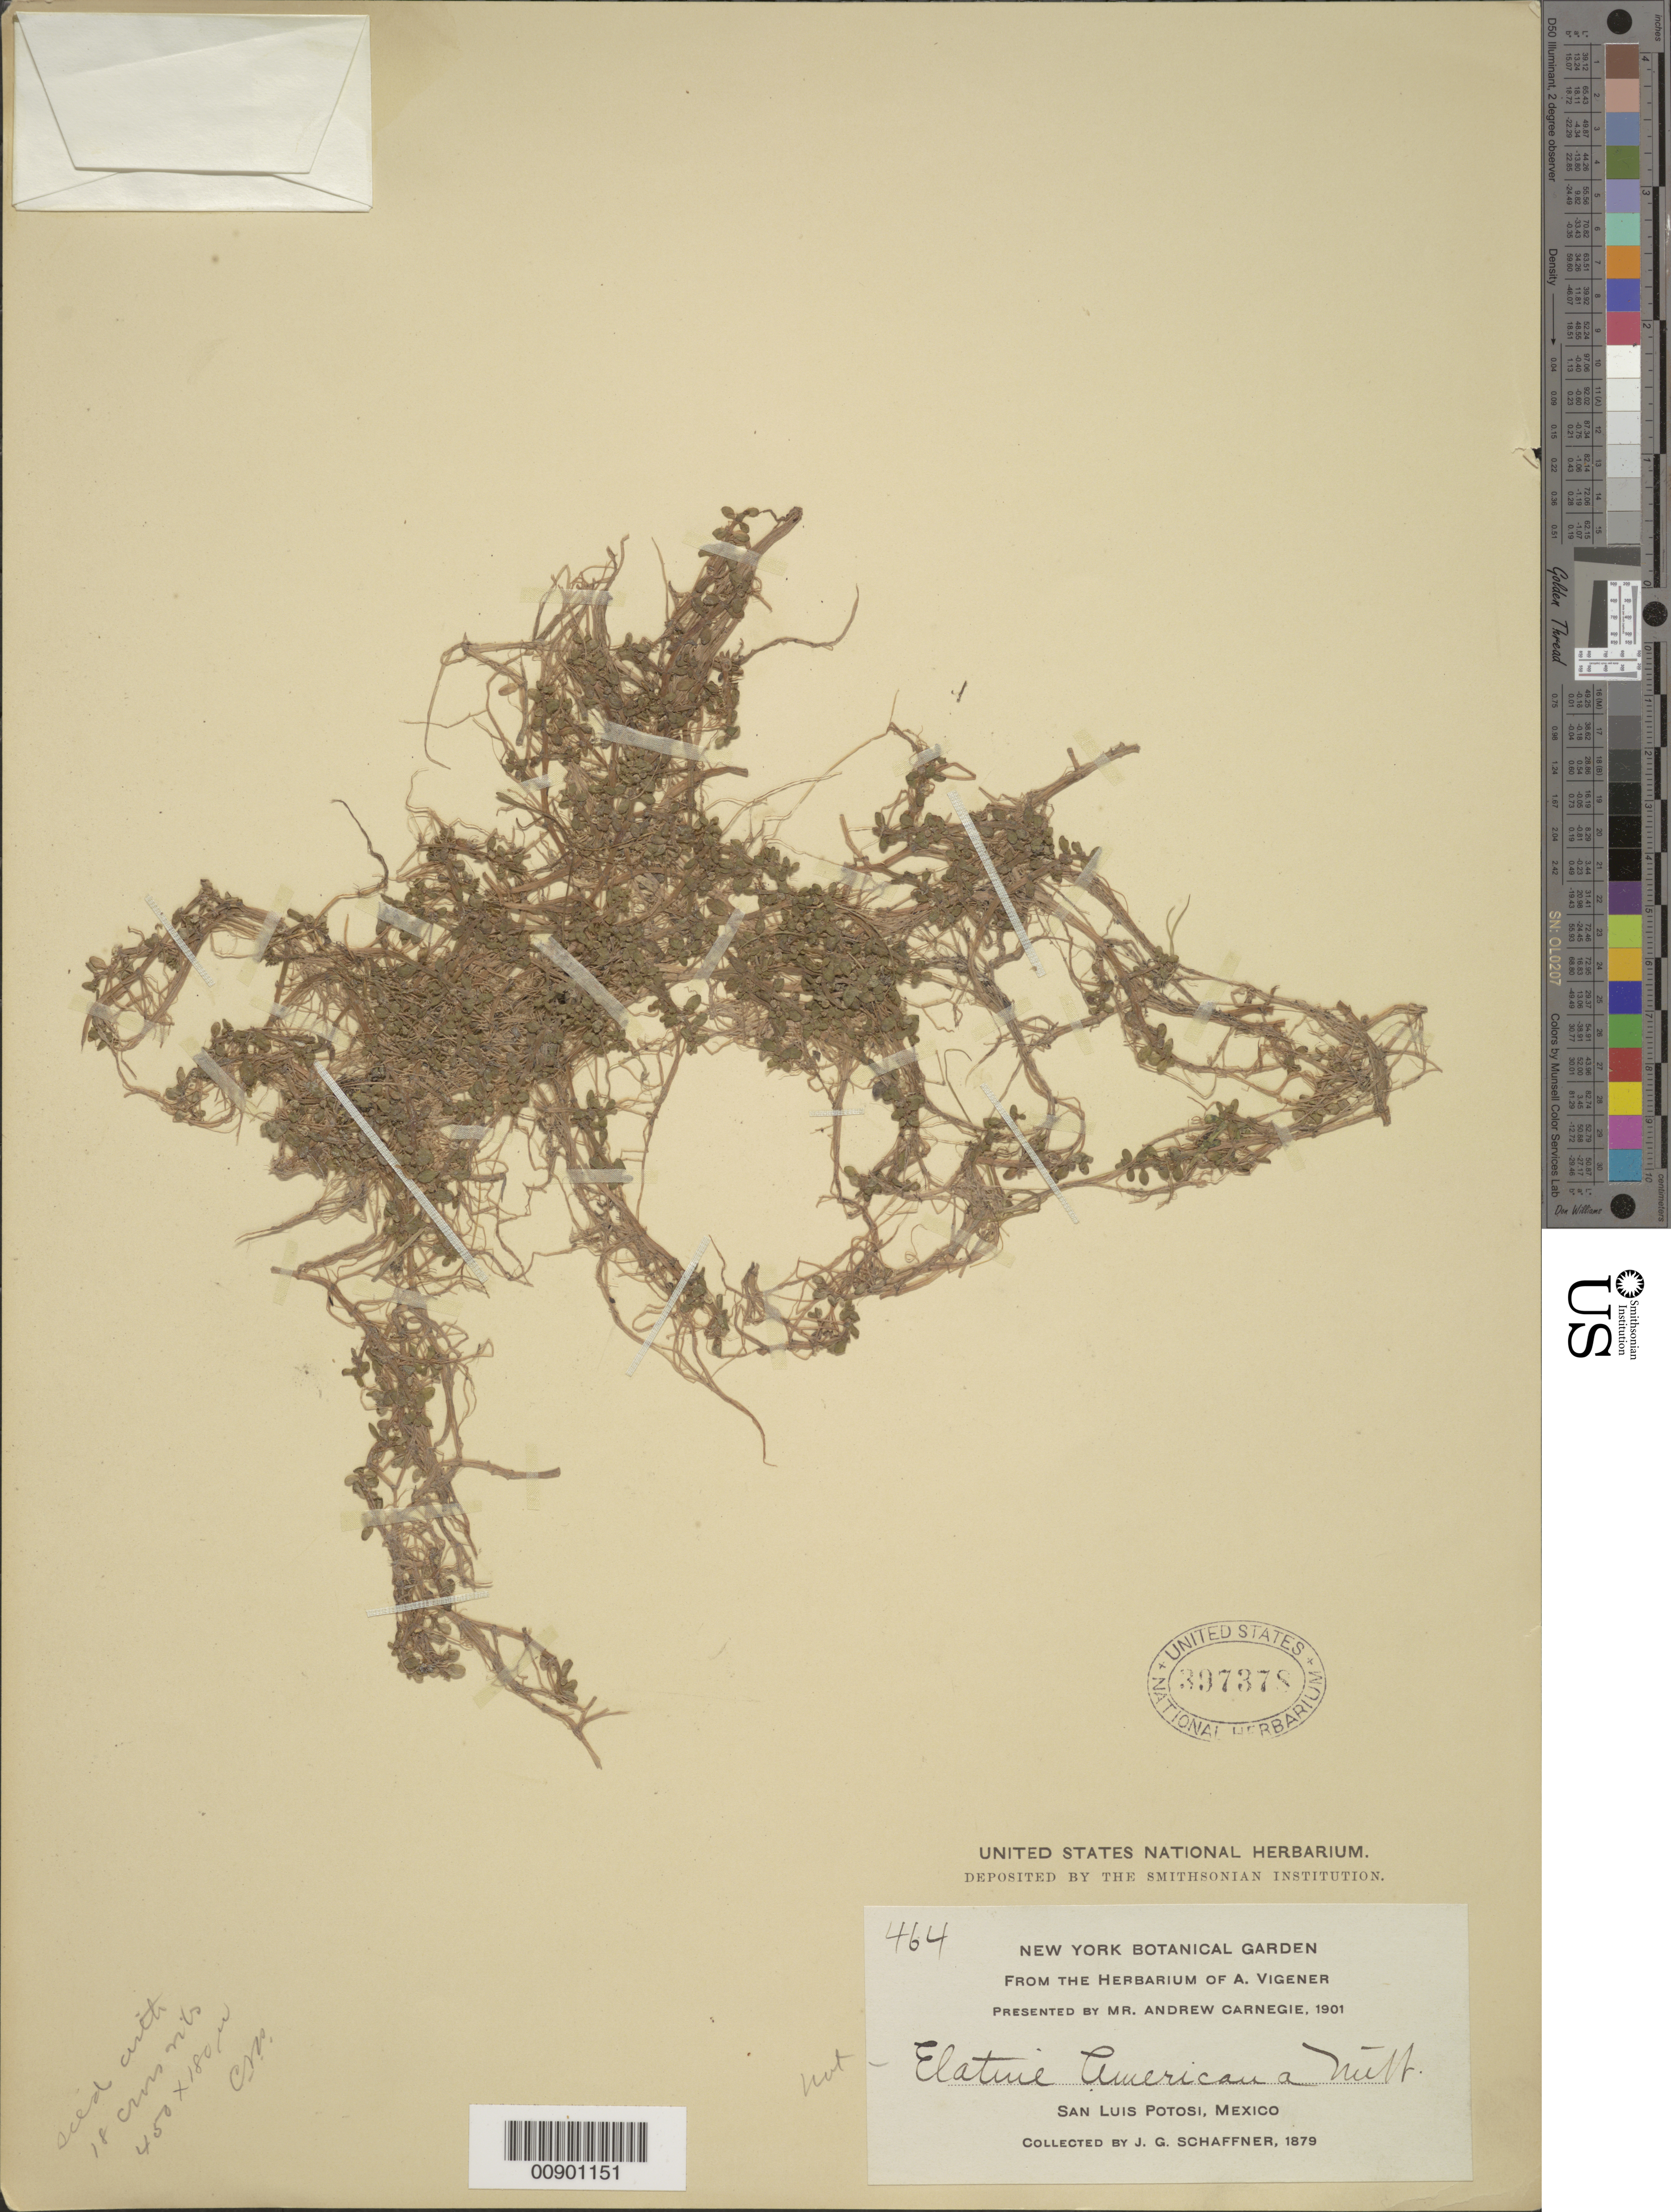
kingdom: Plantae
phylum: Tracheophyta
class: Magnoliopsida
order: Malpighiales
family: Elatinaceae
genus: Elatine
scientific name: Elatine americana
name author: (Pursh) Arn.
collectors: J. G. Schaffner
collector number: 464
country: Mexico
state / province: San Luis Potosí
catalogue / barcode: US 397378